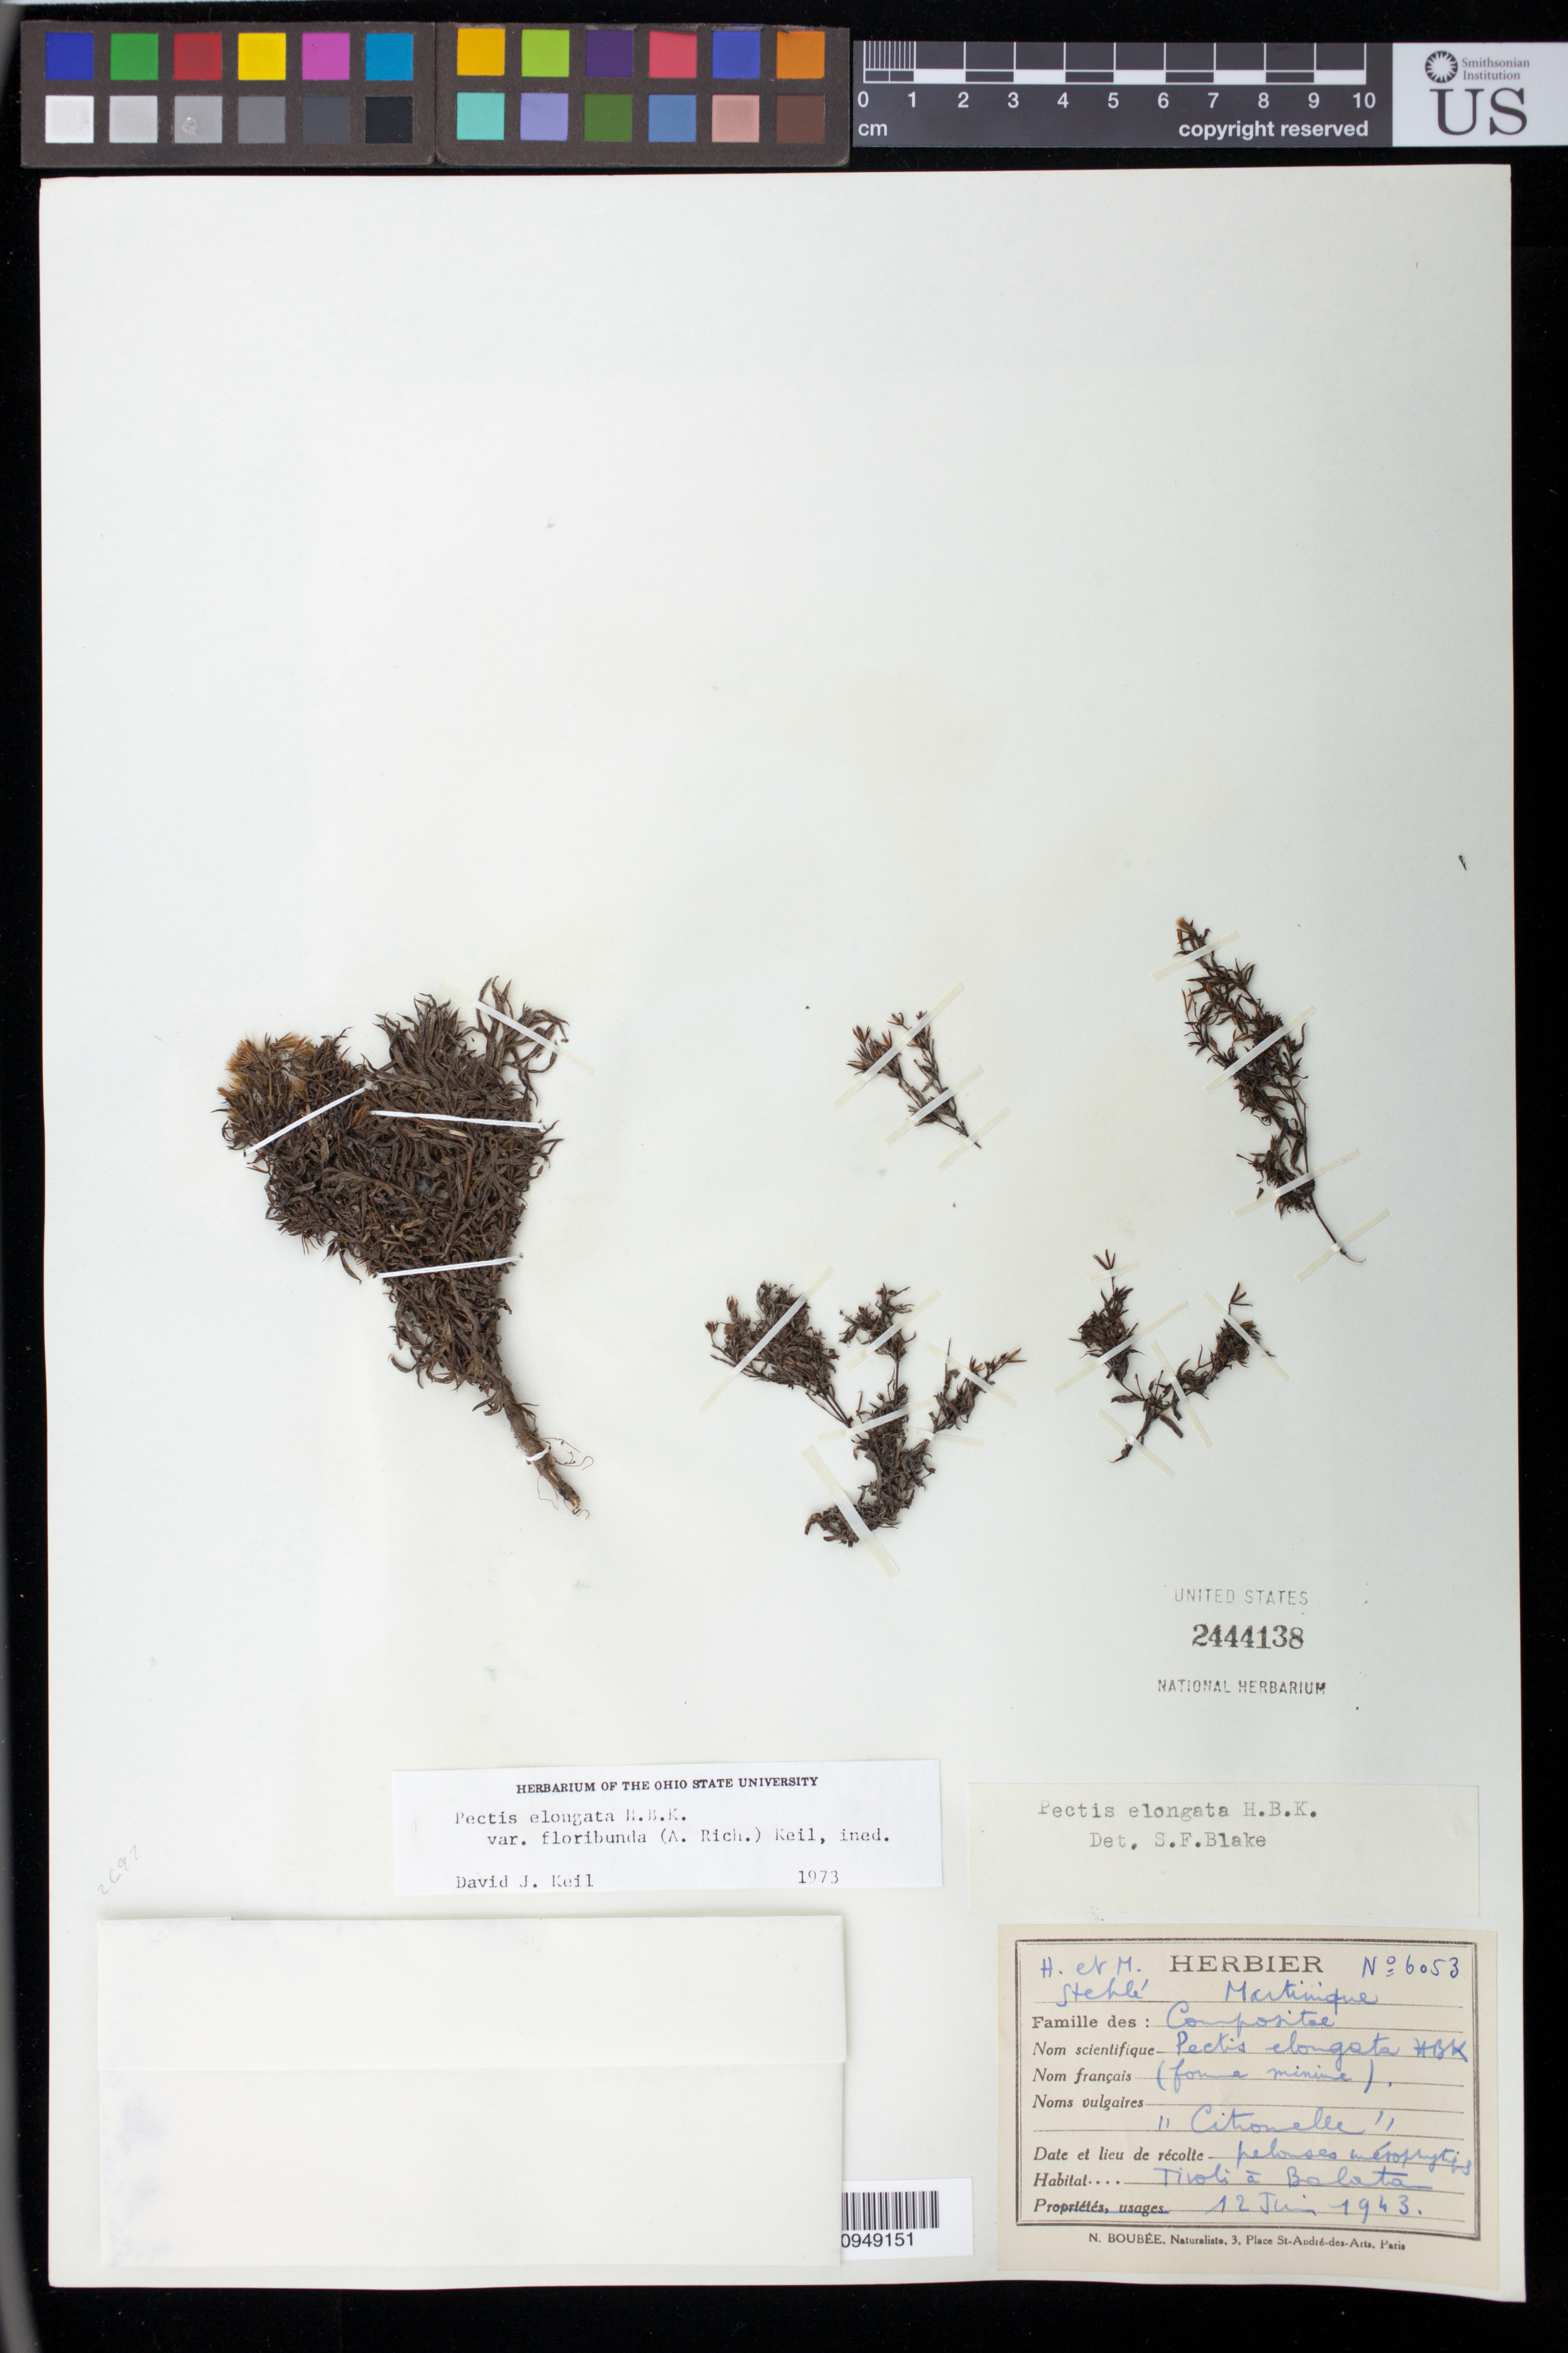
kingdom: Plantae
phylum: Tracheophyta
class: Magnoliopsida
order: Asterales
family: Asteraceae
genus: Pectis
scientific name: Pectis elongata var. floribunda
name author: (A. Rich.) D.J. Keil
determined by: Keil, D. J.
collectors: H. Stehlé & M. Stehlé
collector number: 6053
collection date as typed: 12 Jun 1943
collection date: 1943-06-12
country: Martinique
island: Martinique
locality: Tivoli à Balata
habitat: Pelouses mésophytic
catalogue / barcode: US 2444138